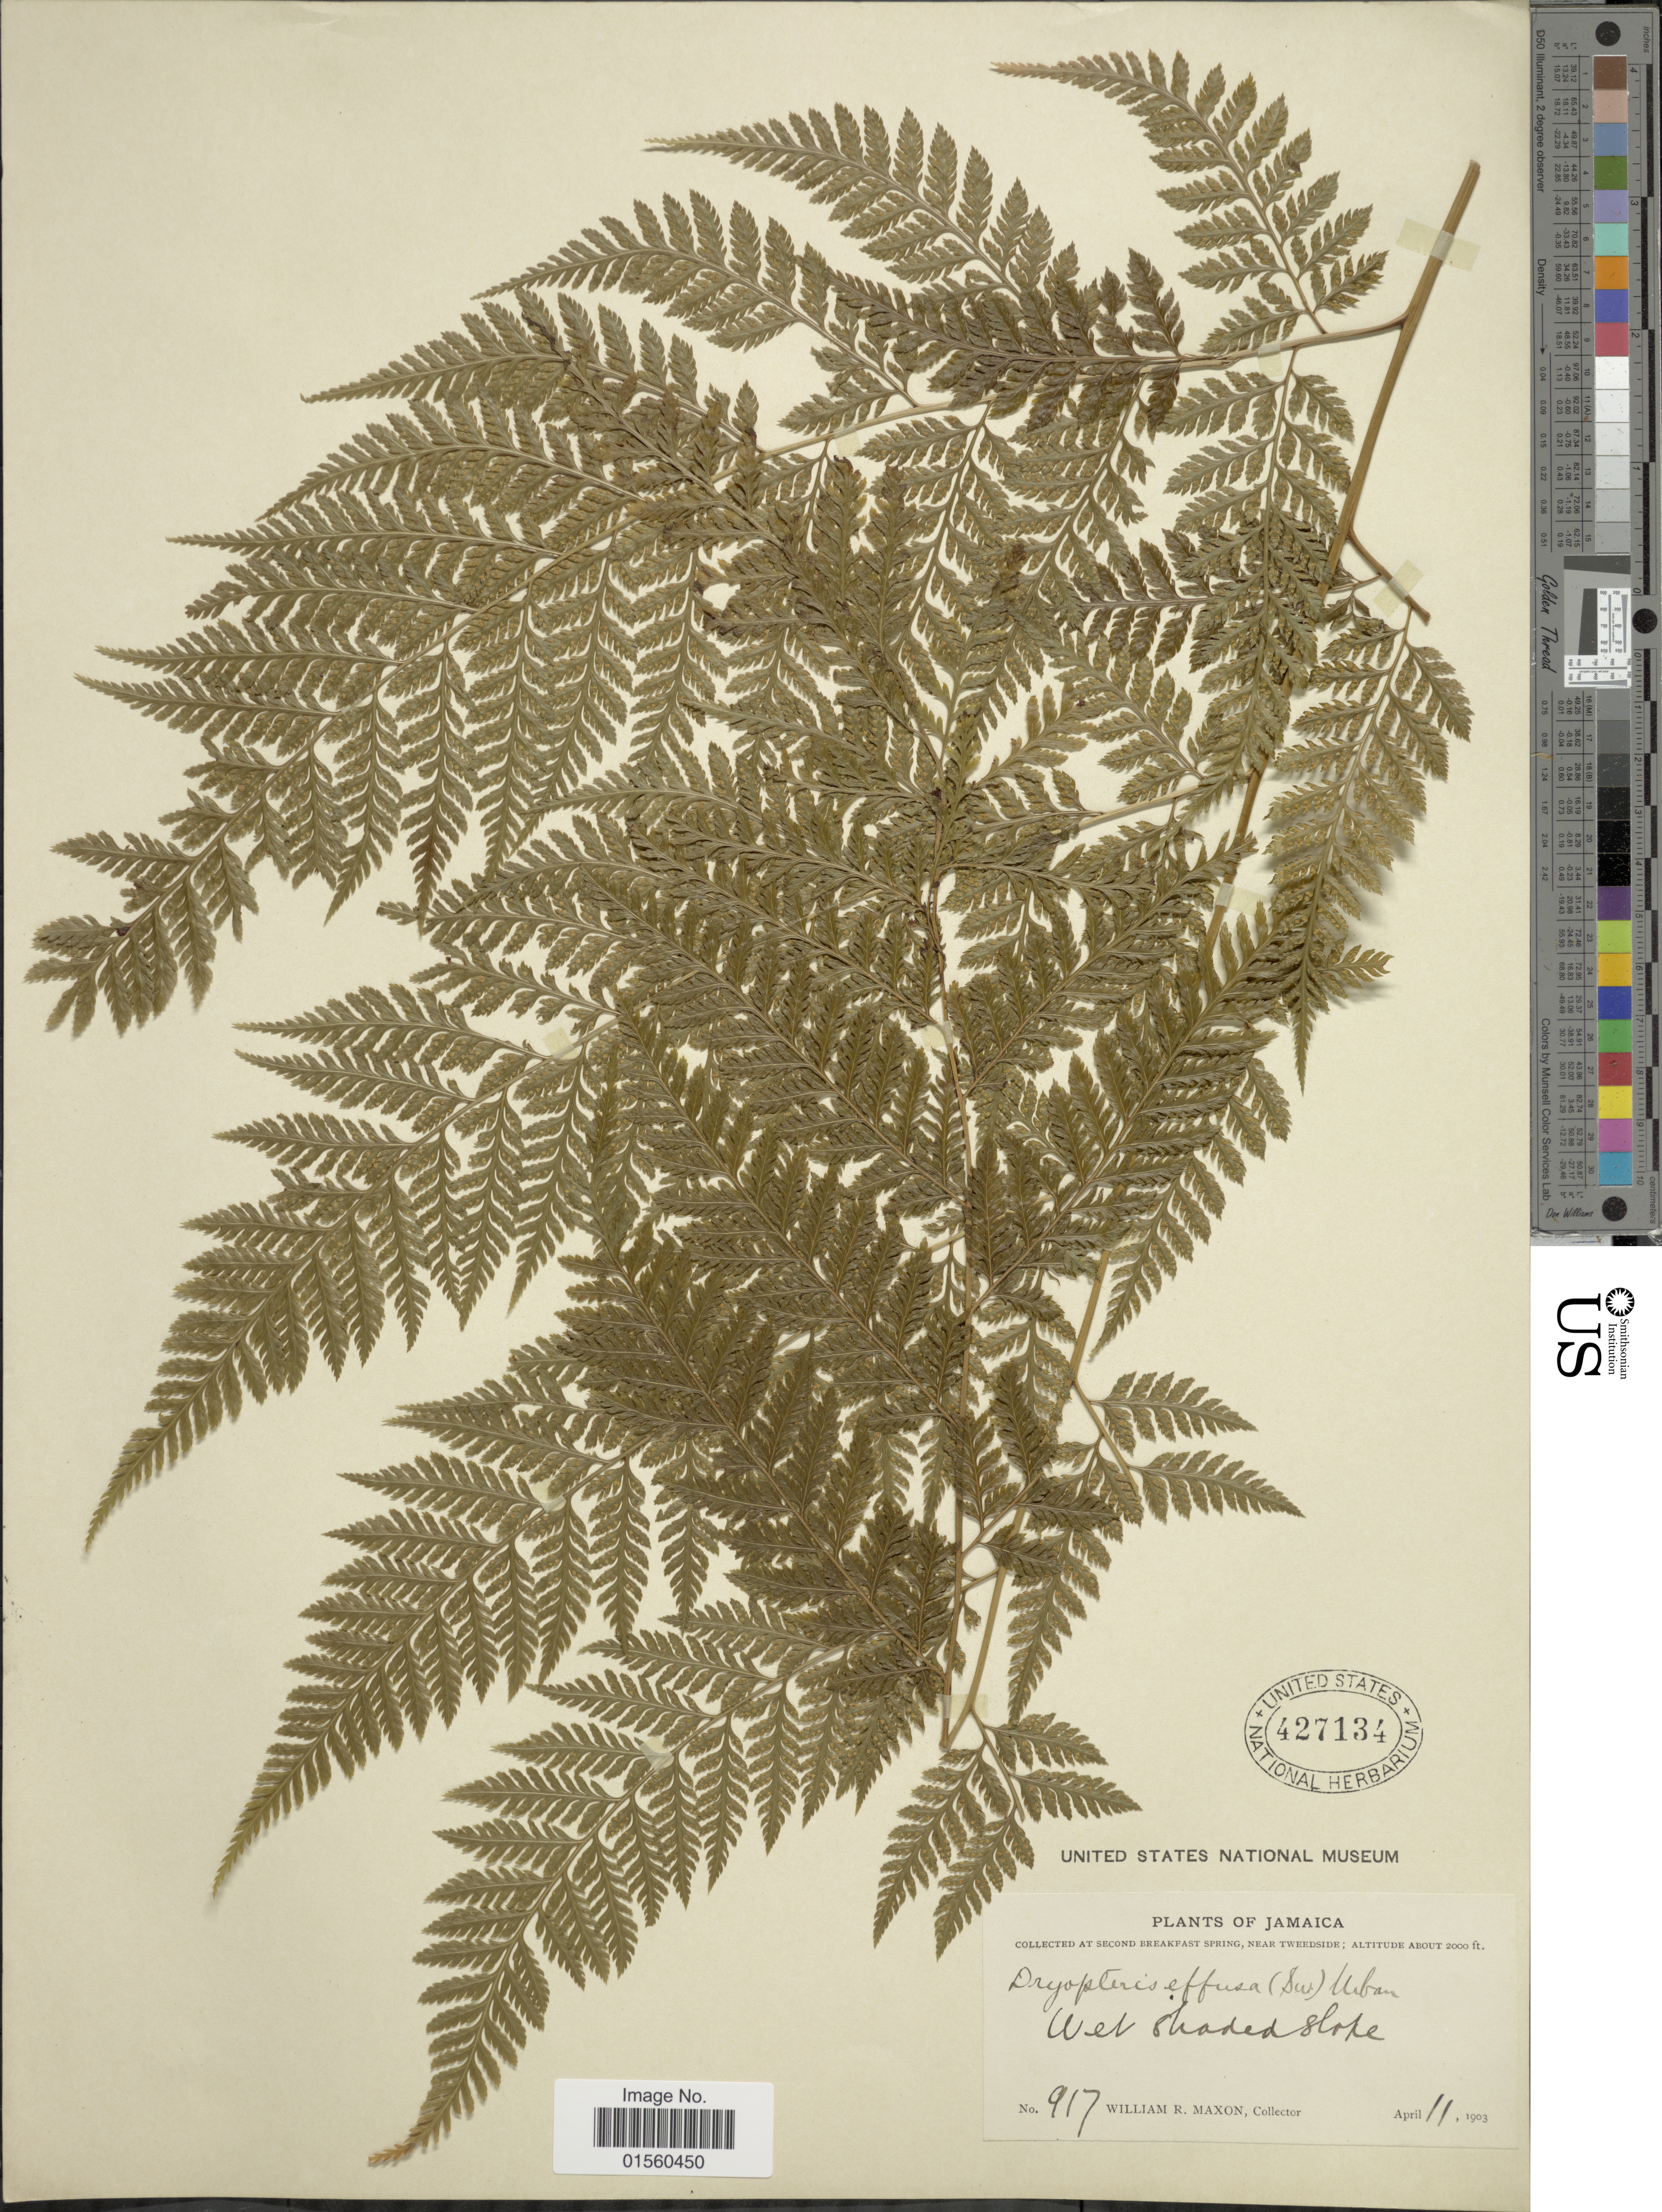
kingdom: Plantae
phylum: Tracheophyta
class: Polypodiopsida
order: Polypodiales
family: Dryopteridaceae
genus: Parapolystichum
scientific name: Parapolystichum effusum var. effusum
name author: (Sw.) Ching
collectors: W. R. Maxon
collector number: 917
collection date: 1903-04-11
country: Jamaica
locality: At Second Breakfast Spring, near Tweedside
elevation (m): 610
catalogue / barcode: US 427134